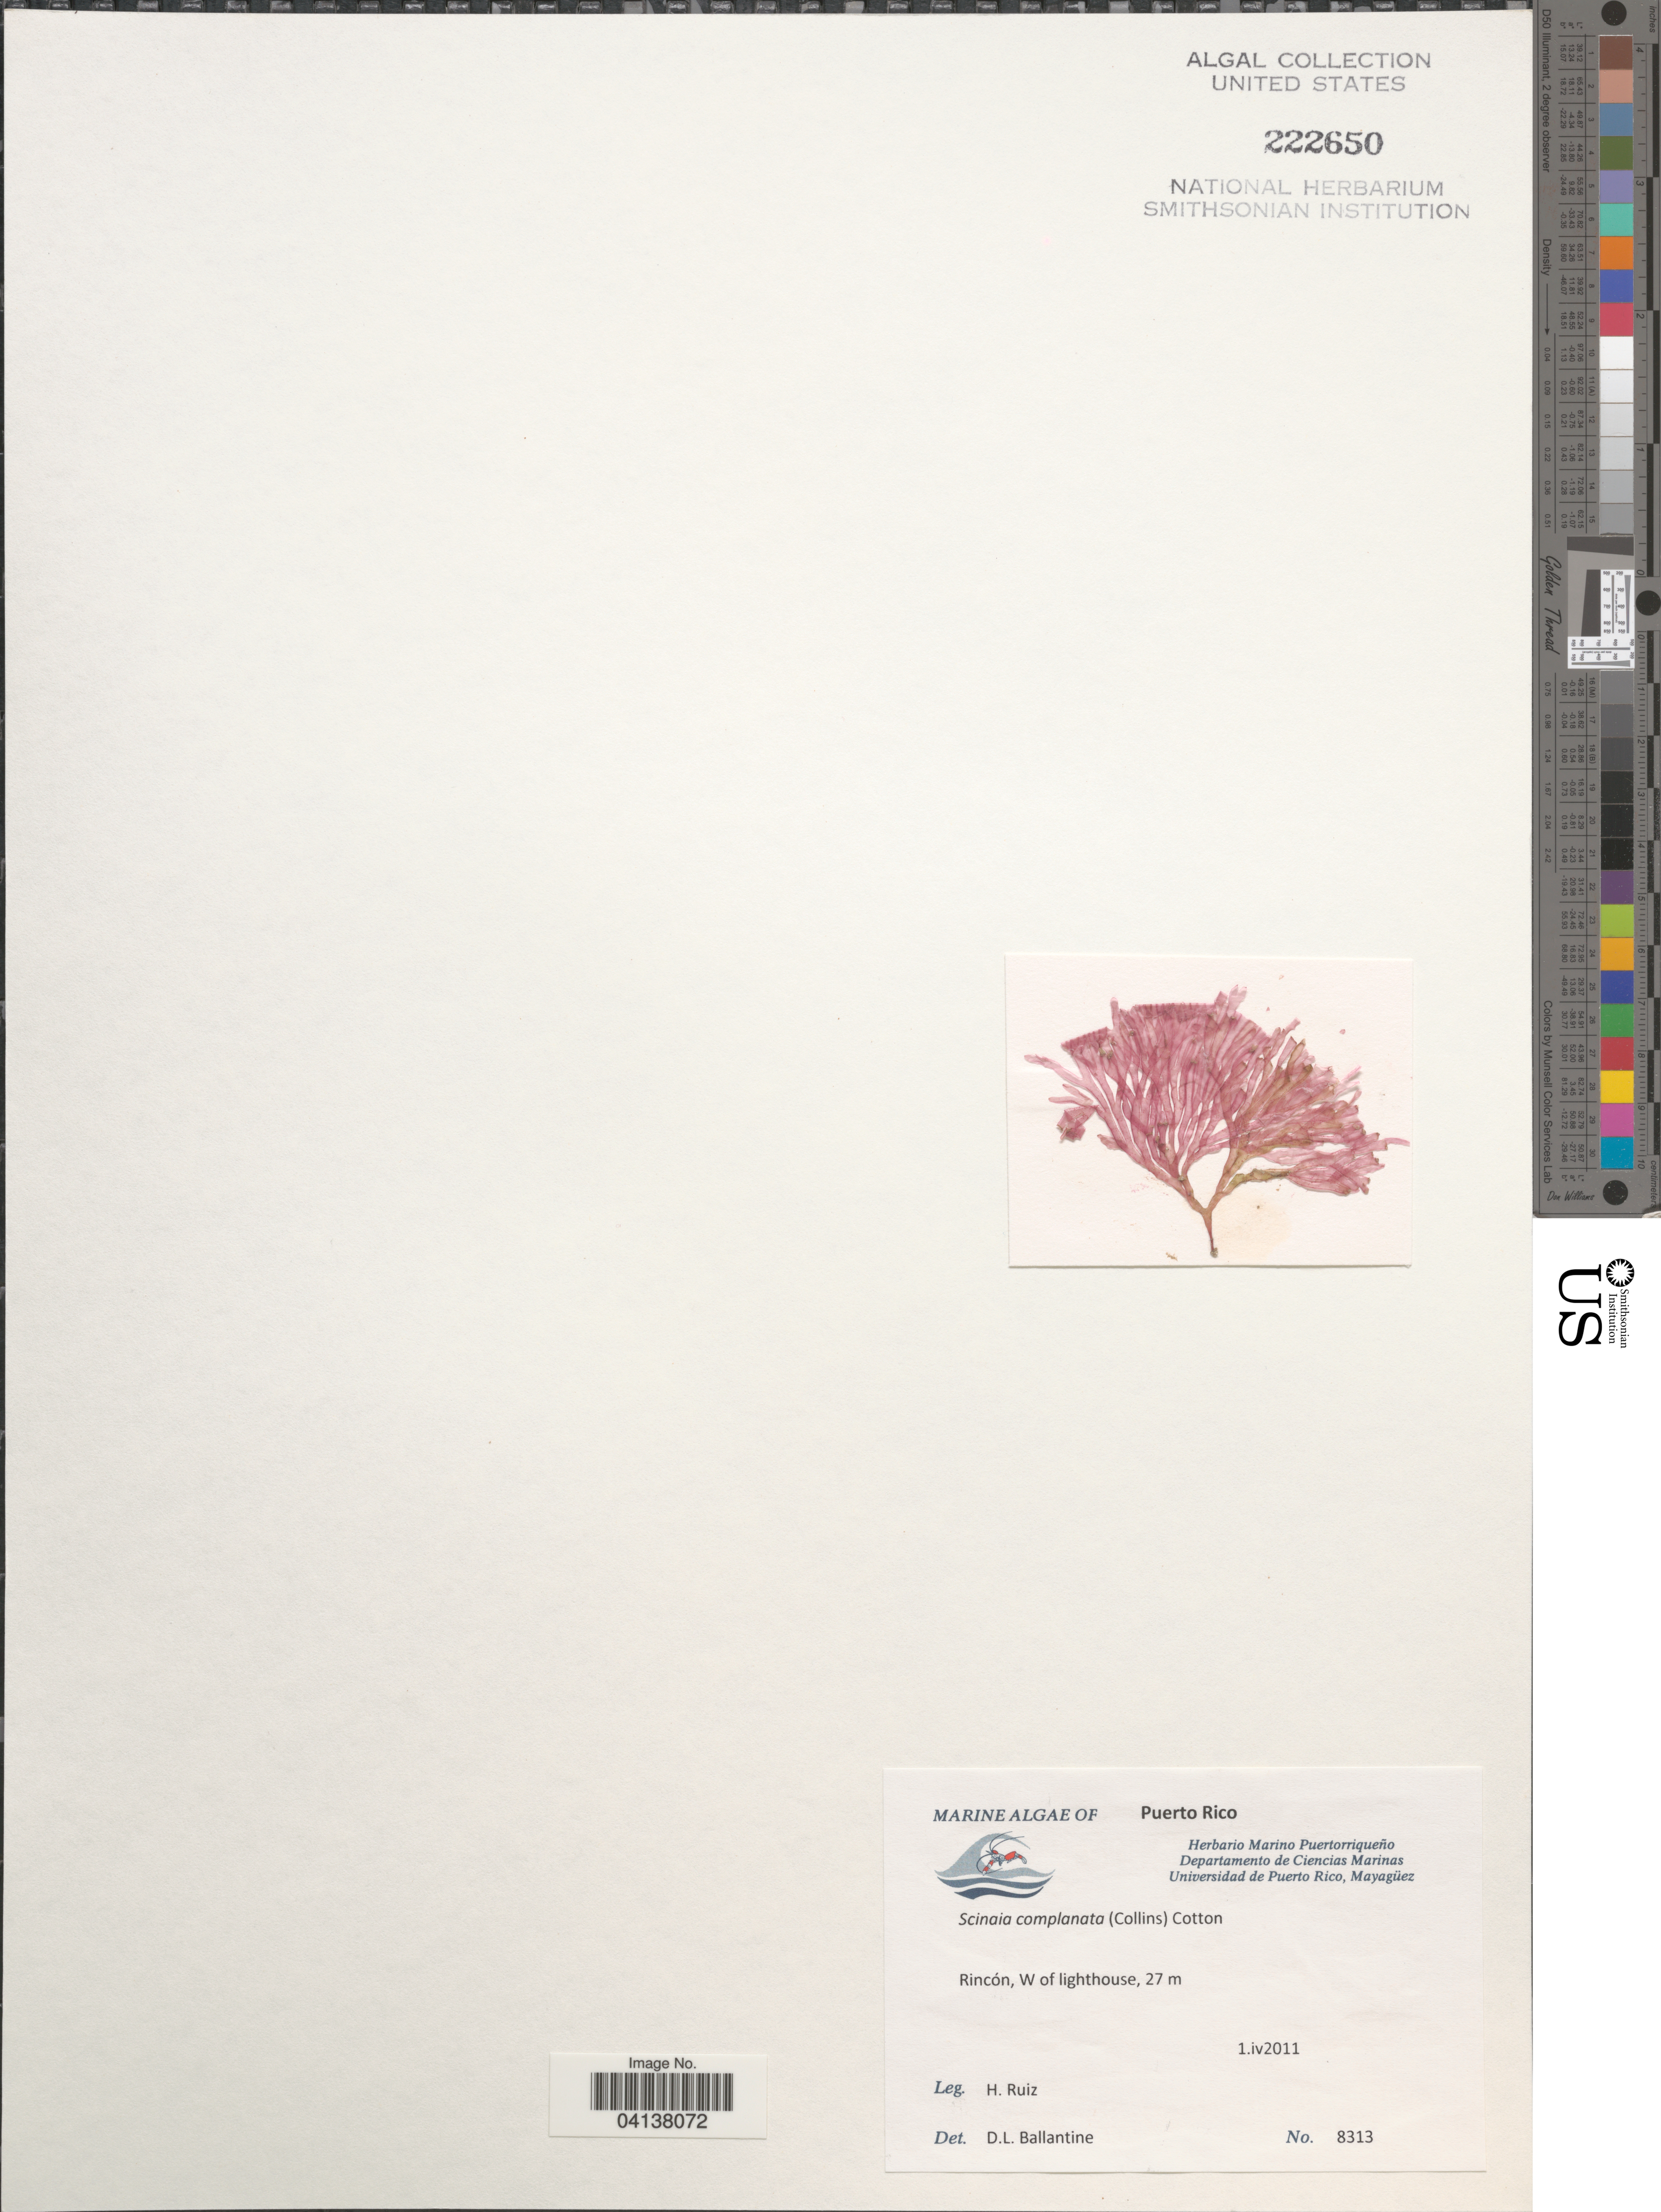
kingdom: Plantae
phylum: Rhodophyta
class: Florideophyceae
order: Nemaliales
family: Scinaiaceae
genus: Scinaia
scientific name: Scinaia complanata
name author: (Collins in Collins et al.) Cotton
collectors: H. Ruiz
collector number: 8313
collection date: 2011-04-01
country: Puerto Rico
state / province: Rincón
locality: W of lighthouse.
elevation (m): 27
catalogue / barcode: US 222650